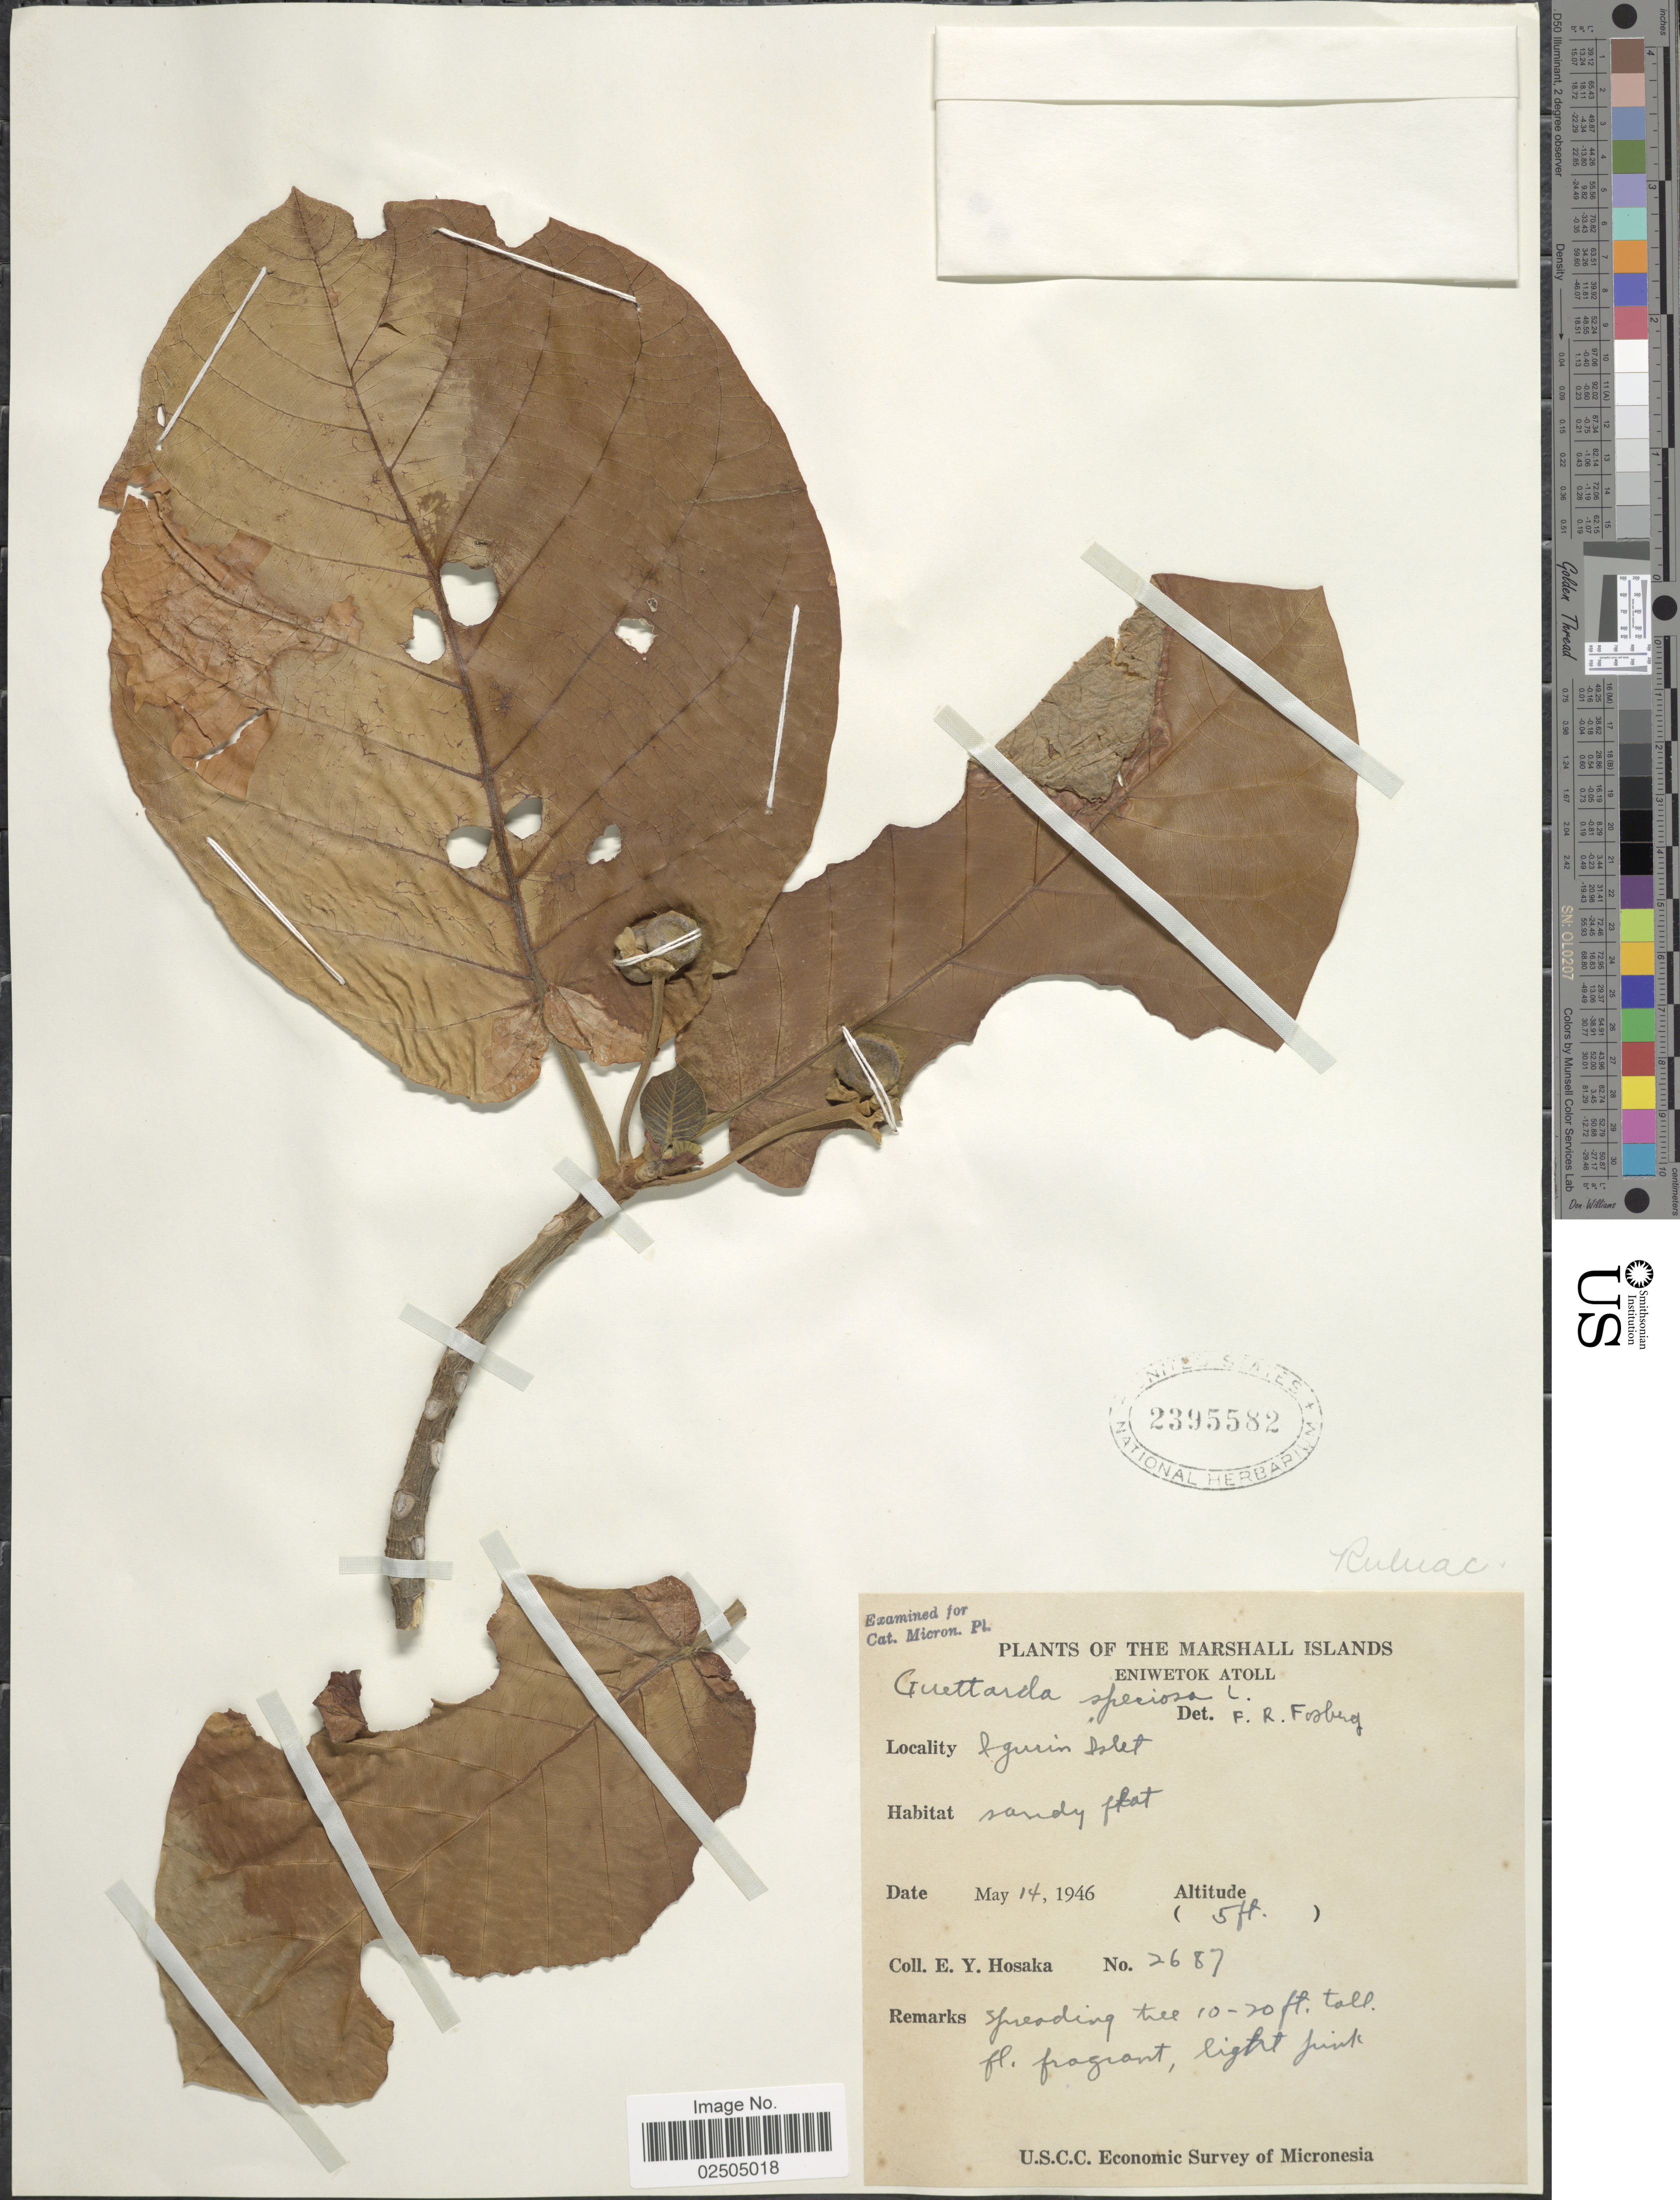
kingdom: Plantae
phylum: Tracheophyta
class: Magnoliopsida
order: Gentianales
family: Rubiaceae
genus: Guettarda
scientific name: Guettarda speciosa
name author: L.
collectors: E. Y. Hosaka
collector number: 2687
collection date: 1946-05-14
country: Marshall Islands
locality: The Marshall Islands, Eniwetok Atoll, Iguim Islet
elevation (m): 2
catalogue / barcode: US 2395582